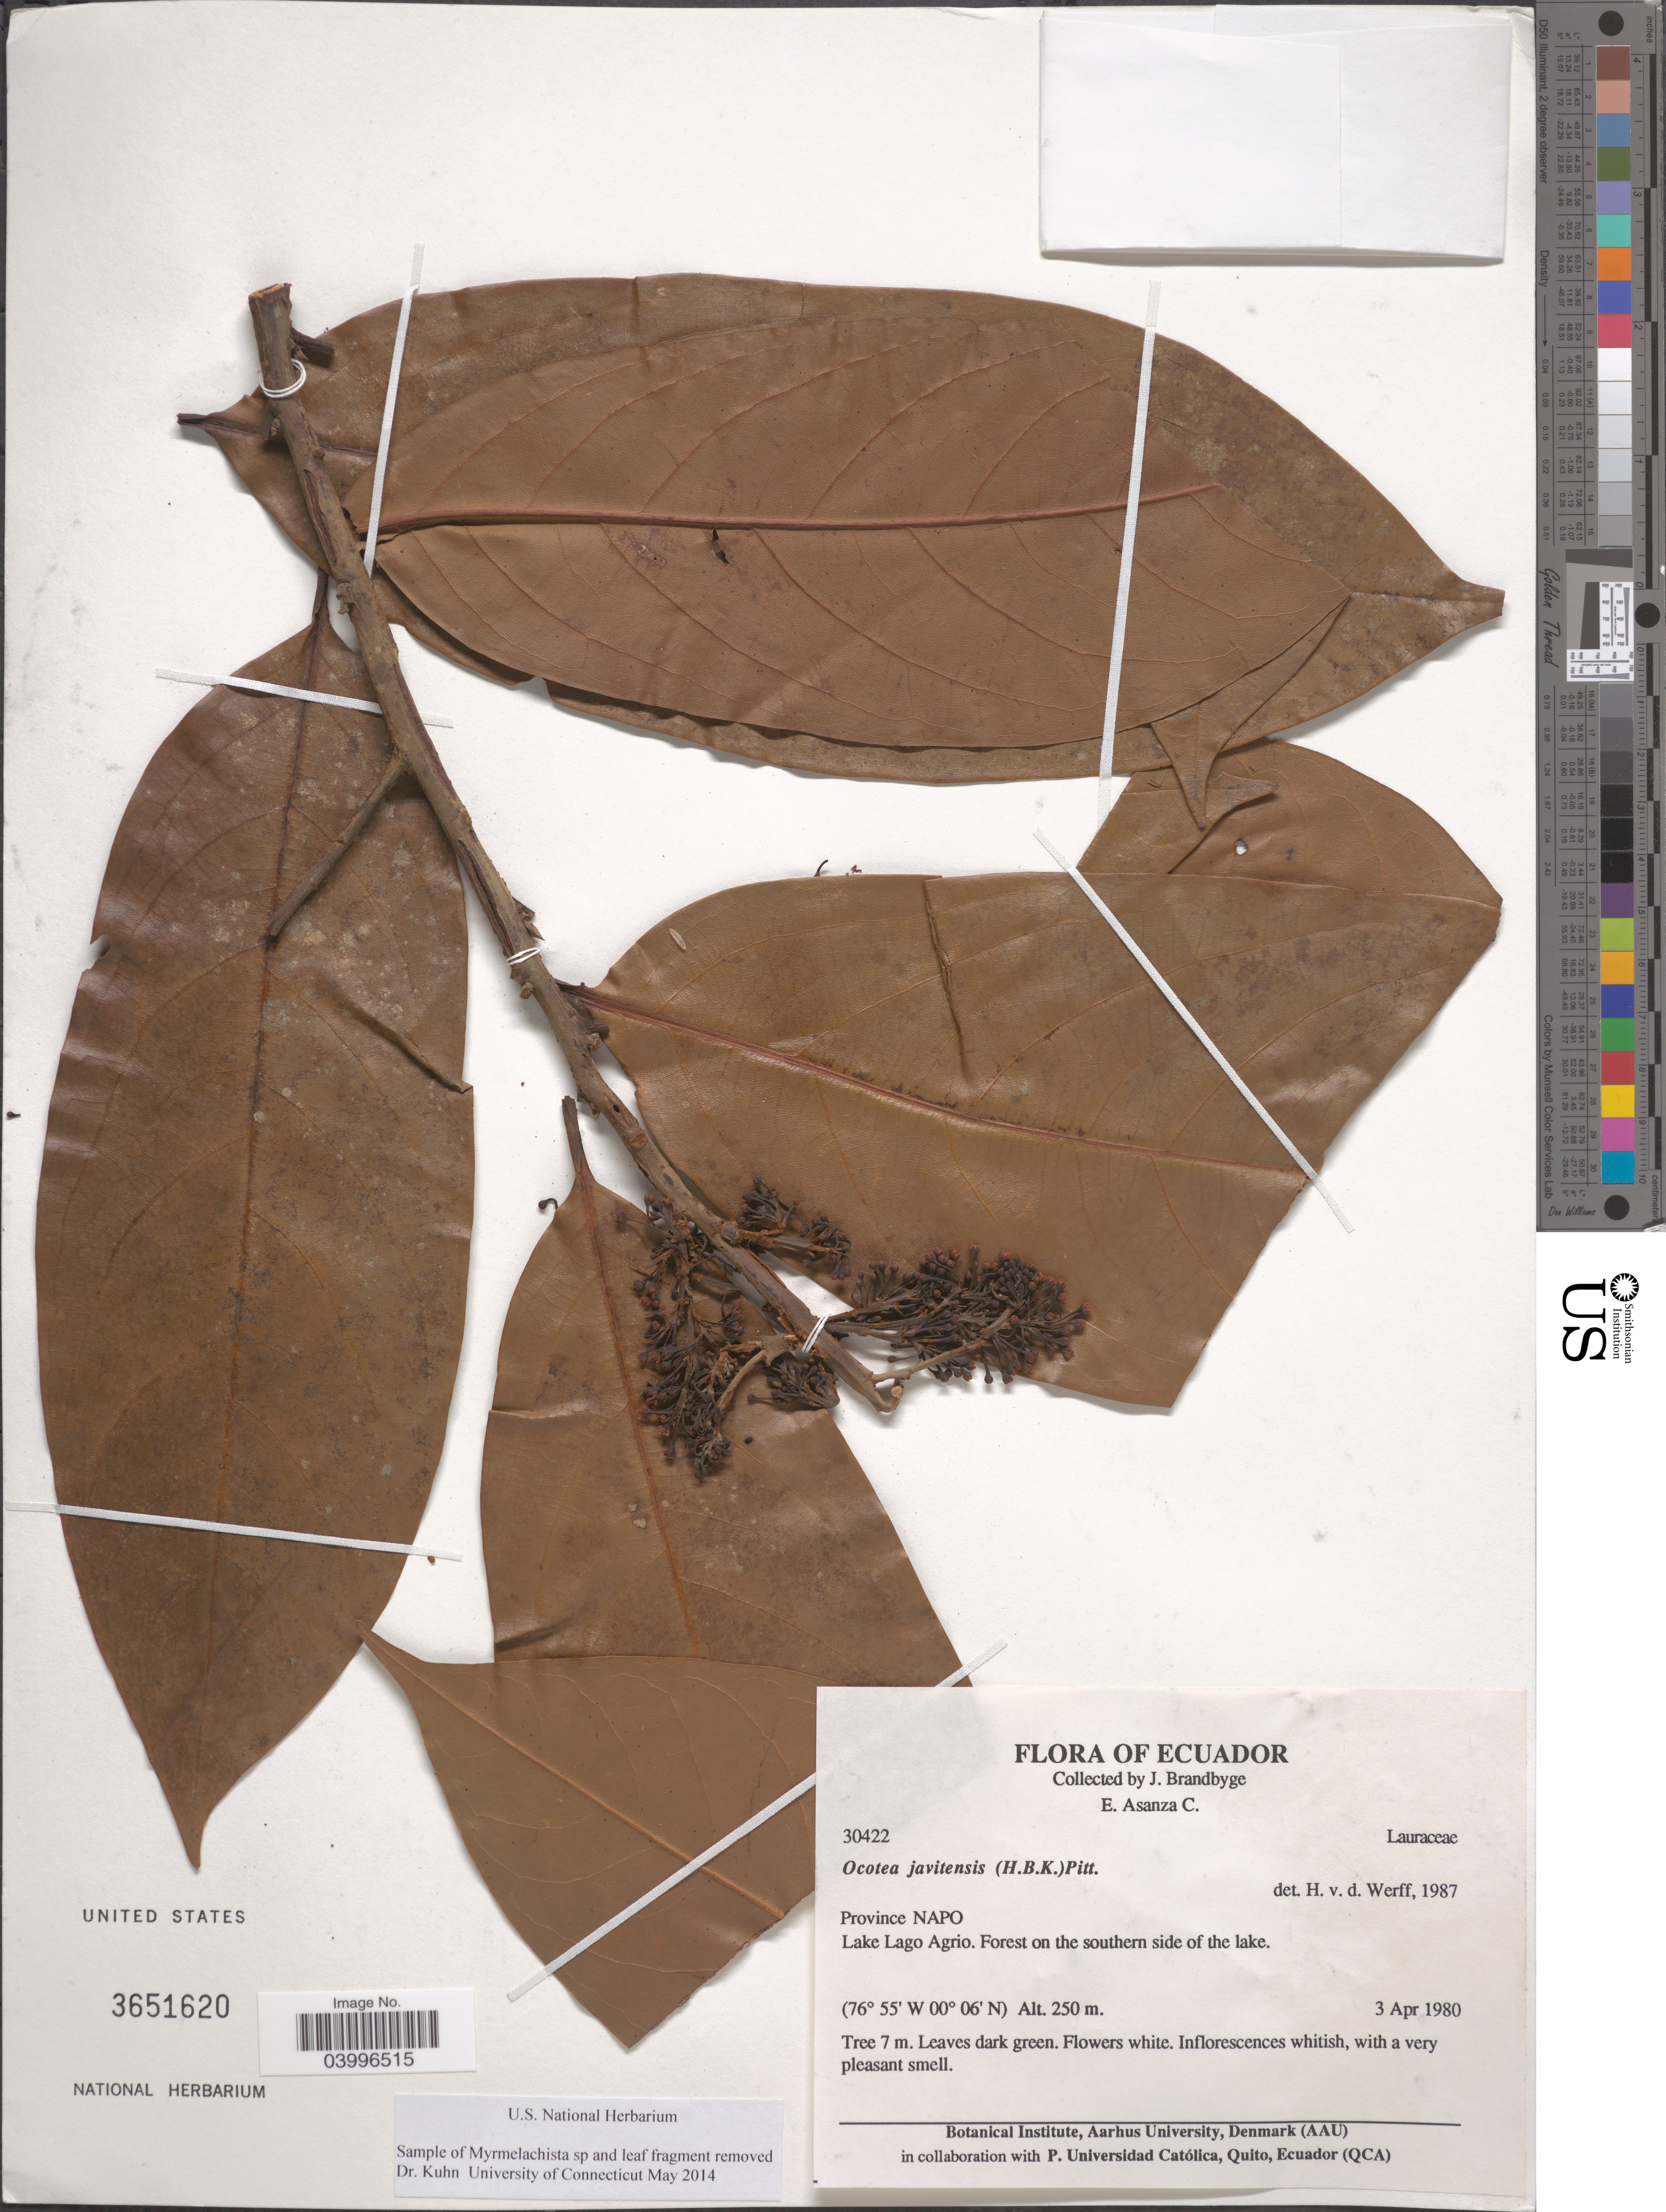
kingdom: Plantae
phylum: Tracheophyta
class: Magnoliopsida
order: Laurales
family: Lauraceae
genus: Ocotea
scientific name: Ocotea javitensis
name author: (Kunth) Pittier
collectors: J. Brandbyge & E. Asanza C.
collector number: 30422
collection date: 1980-04-03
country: Ecuador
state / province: Napo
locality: Lake Lago Agrio. Forest on the southern side of the lake.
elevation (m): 250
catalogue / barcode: US 3651620